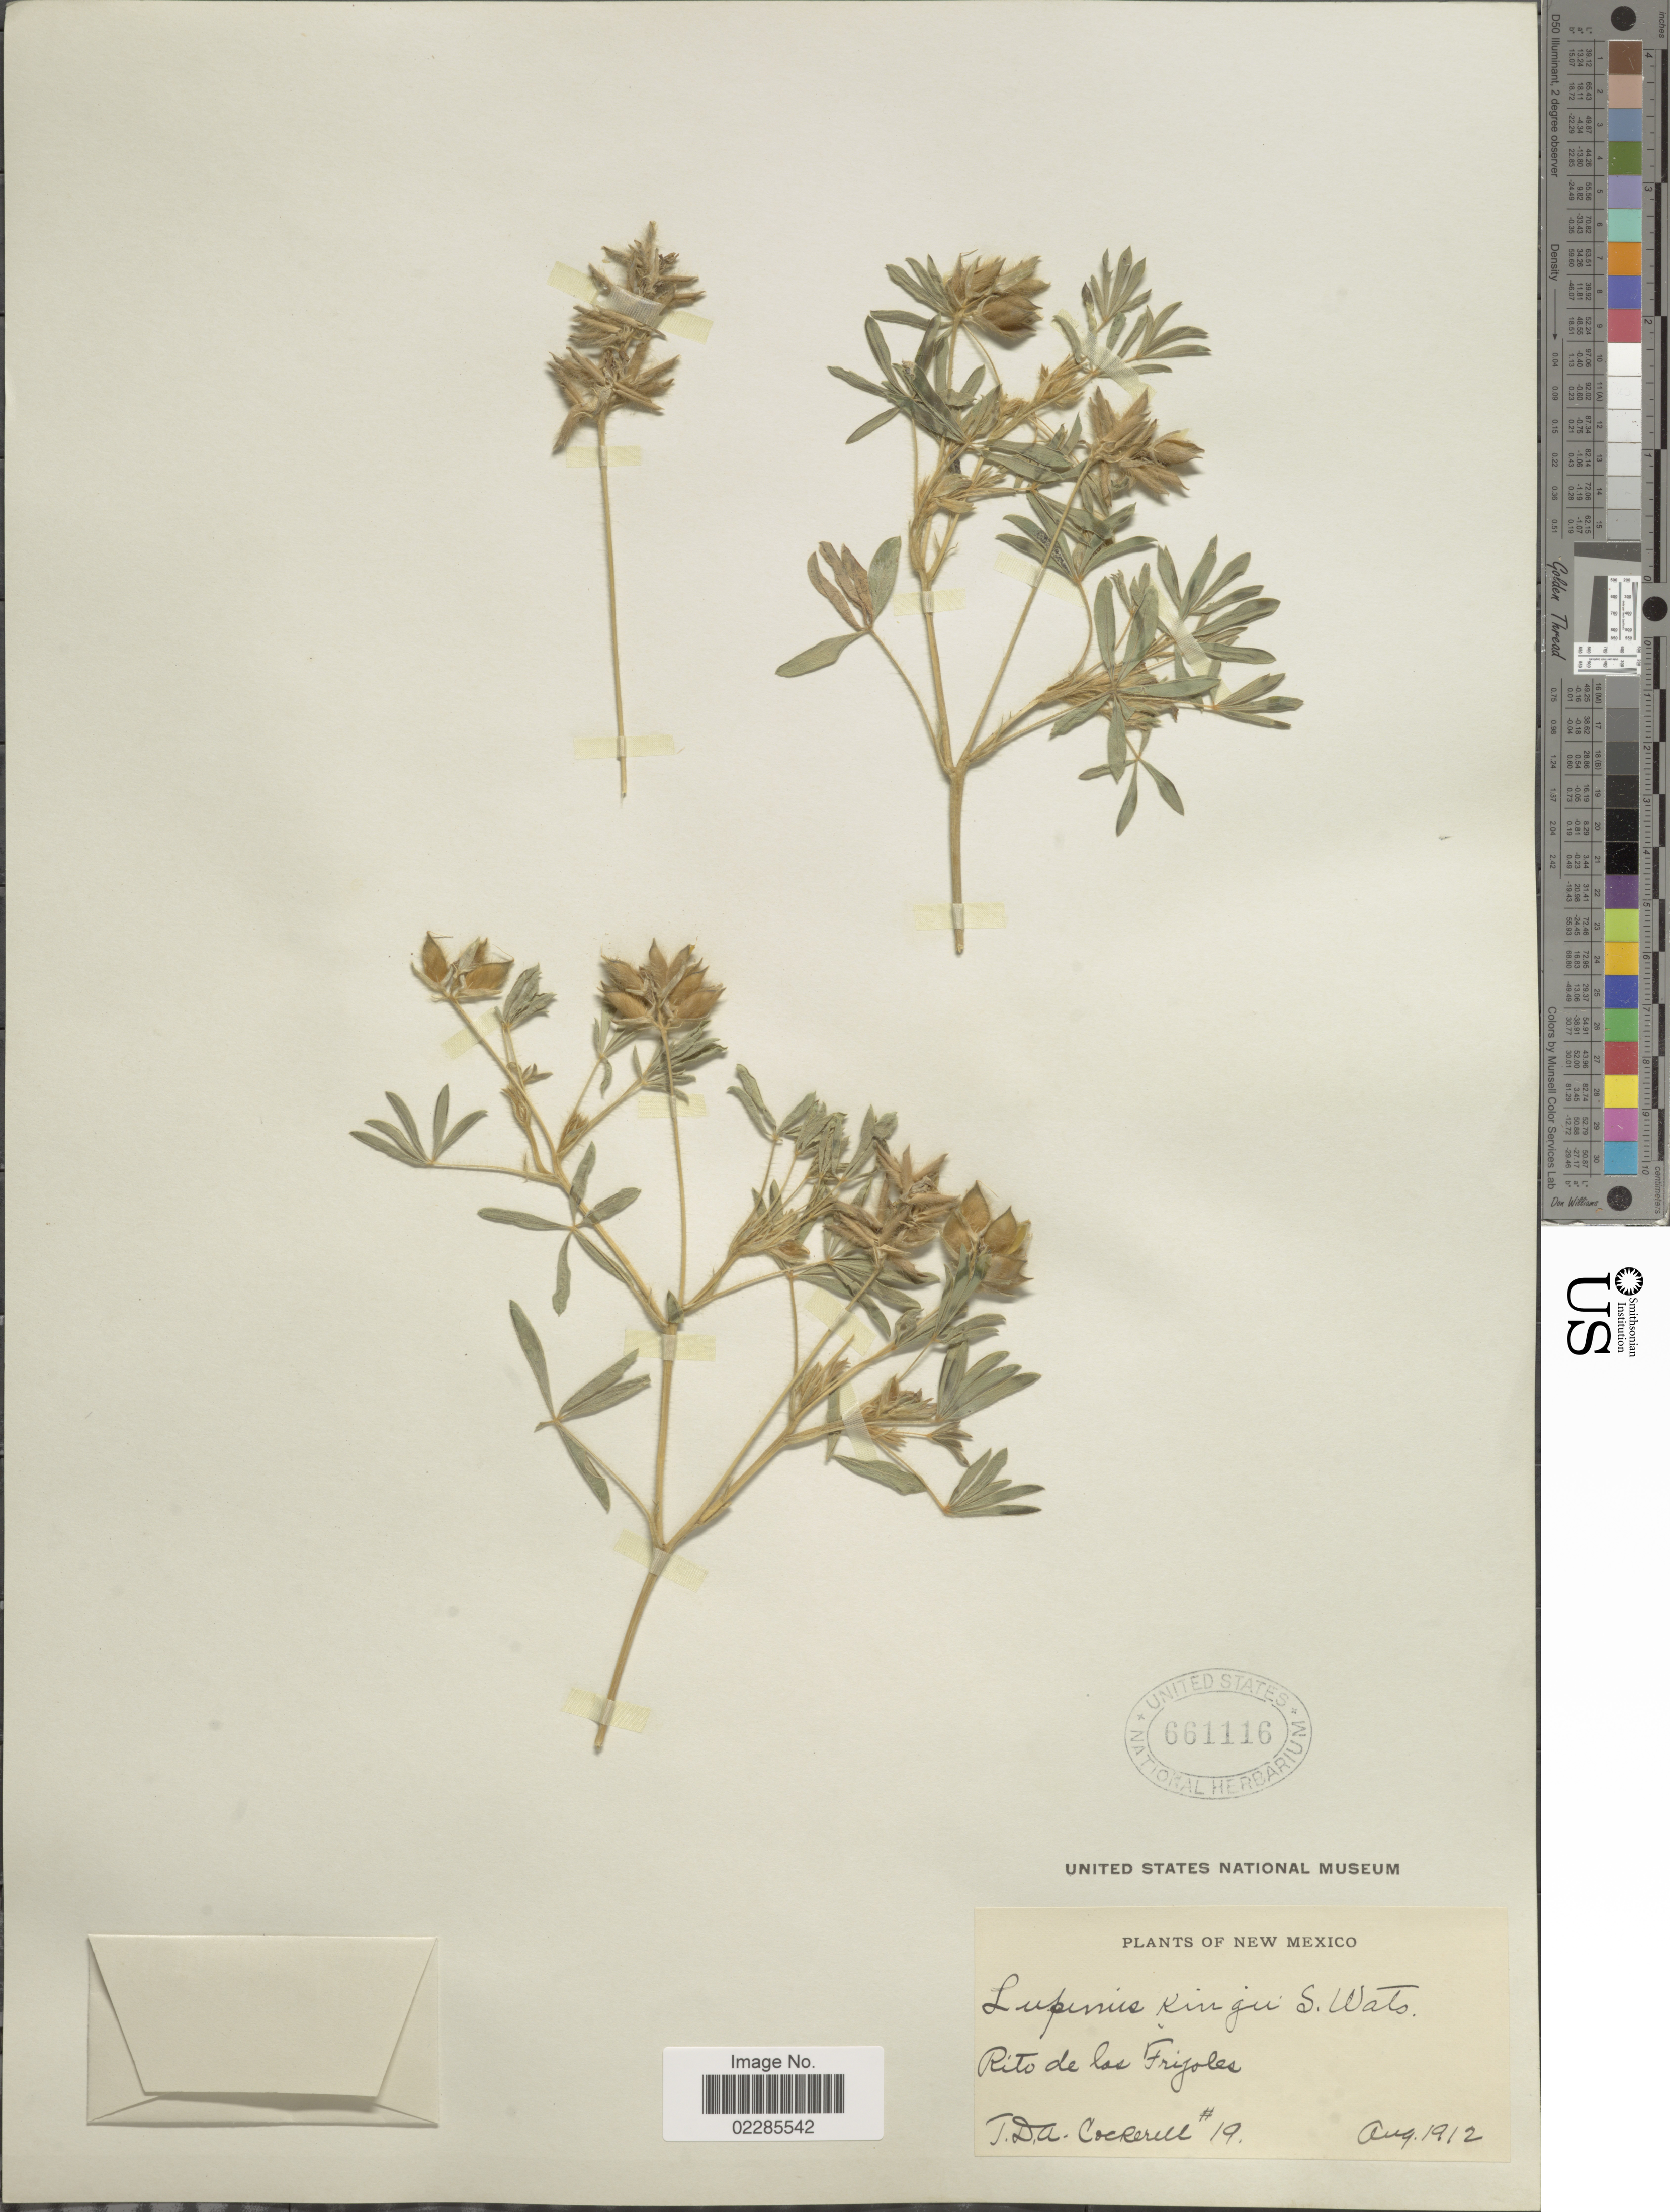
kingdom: Plantae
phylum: Tracheophyta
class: Magnoliopsida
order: Fabales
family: Fabaceae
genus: Lupinus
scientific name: Lupinus kingii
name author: S. Watson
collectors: T. Cockerell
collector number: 19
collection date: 1912-08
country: United States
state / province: New Mexico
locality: Rito de las Frijoles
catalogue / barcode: US 661116